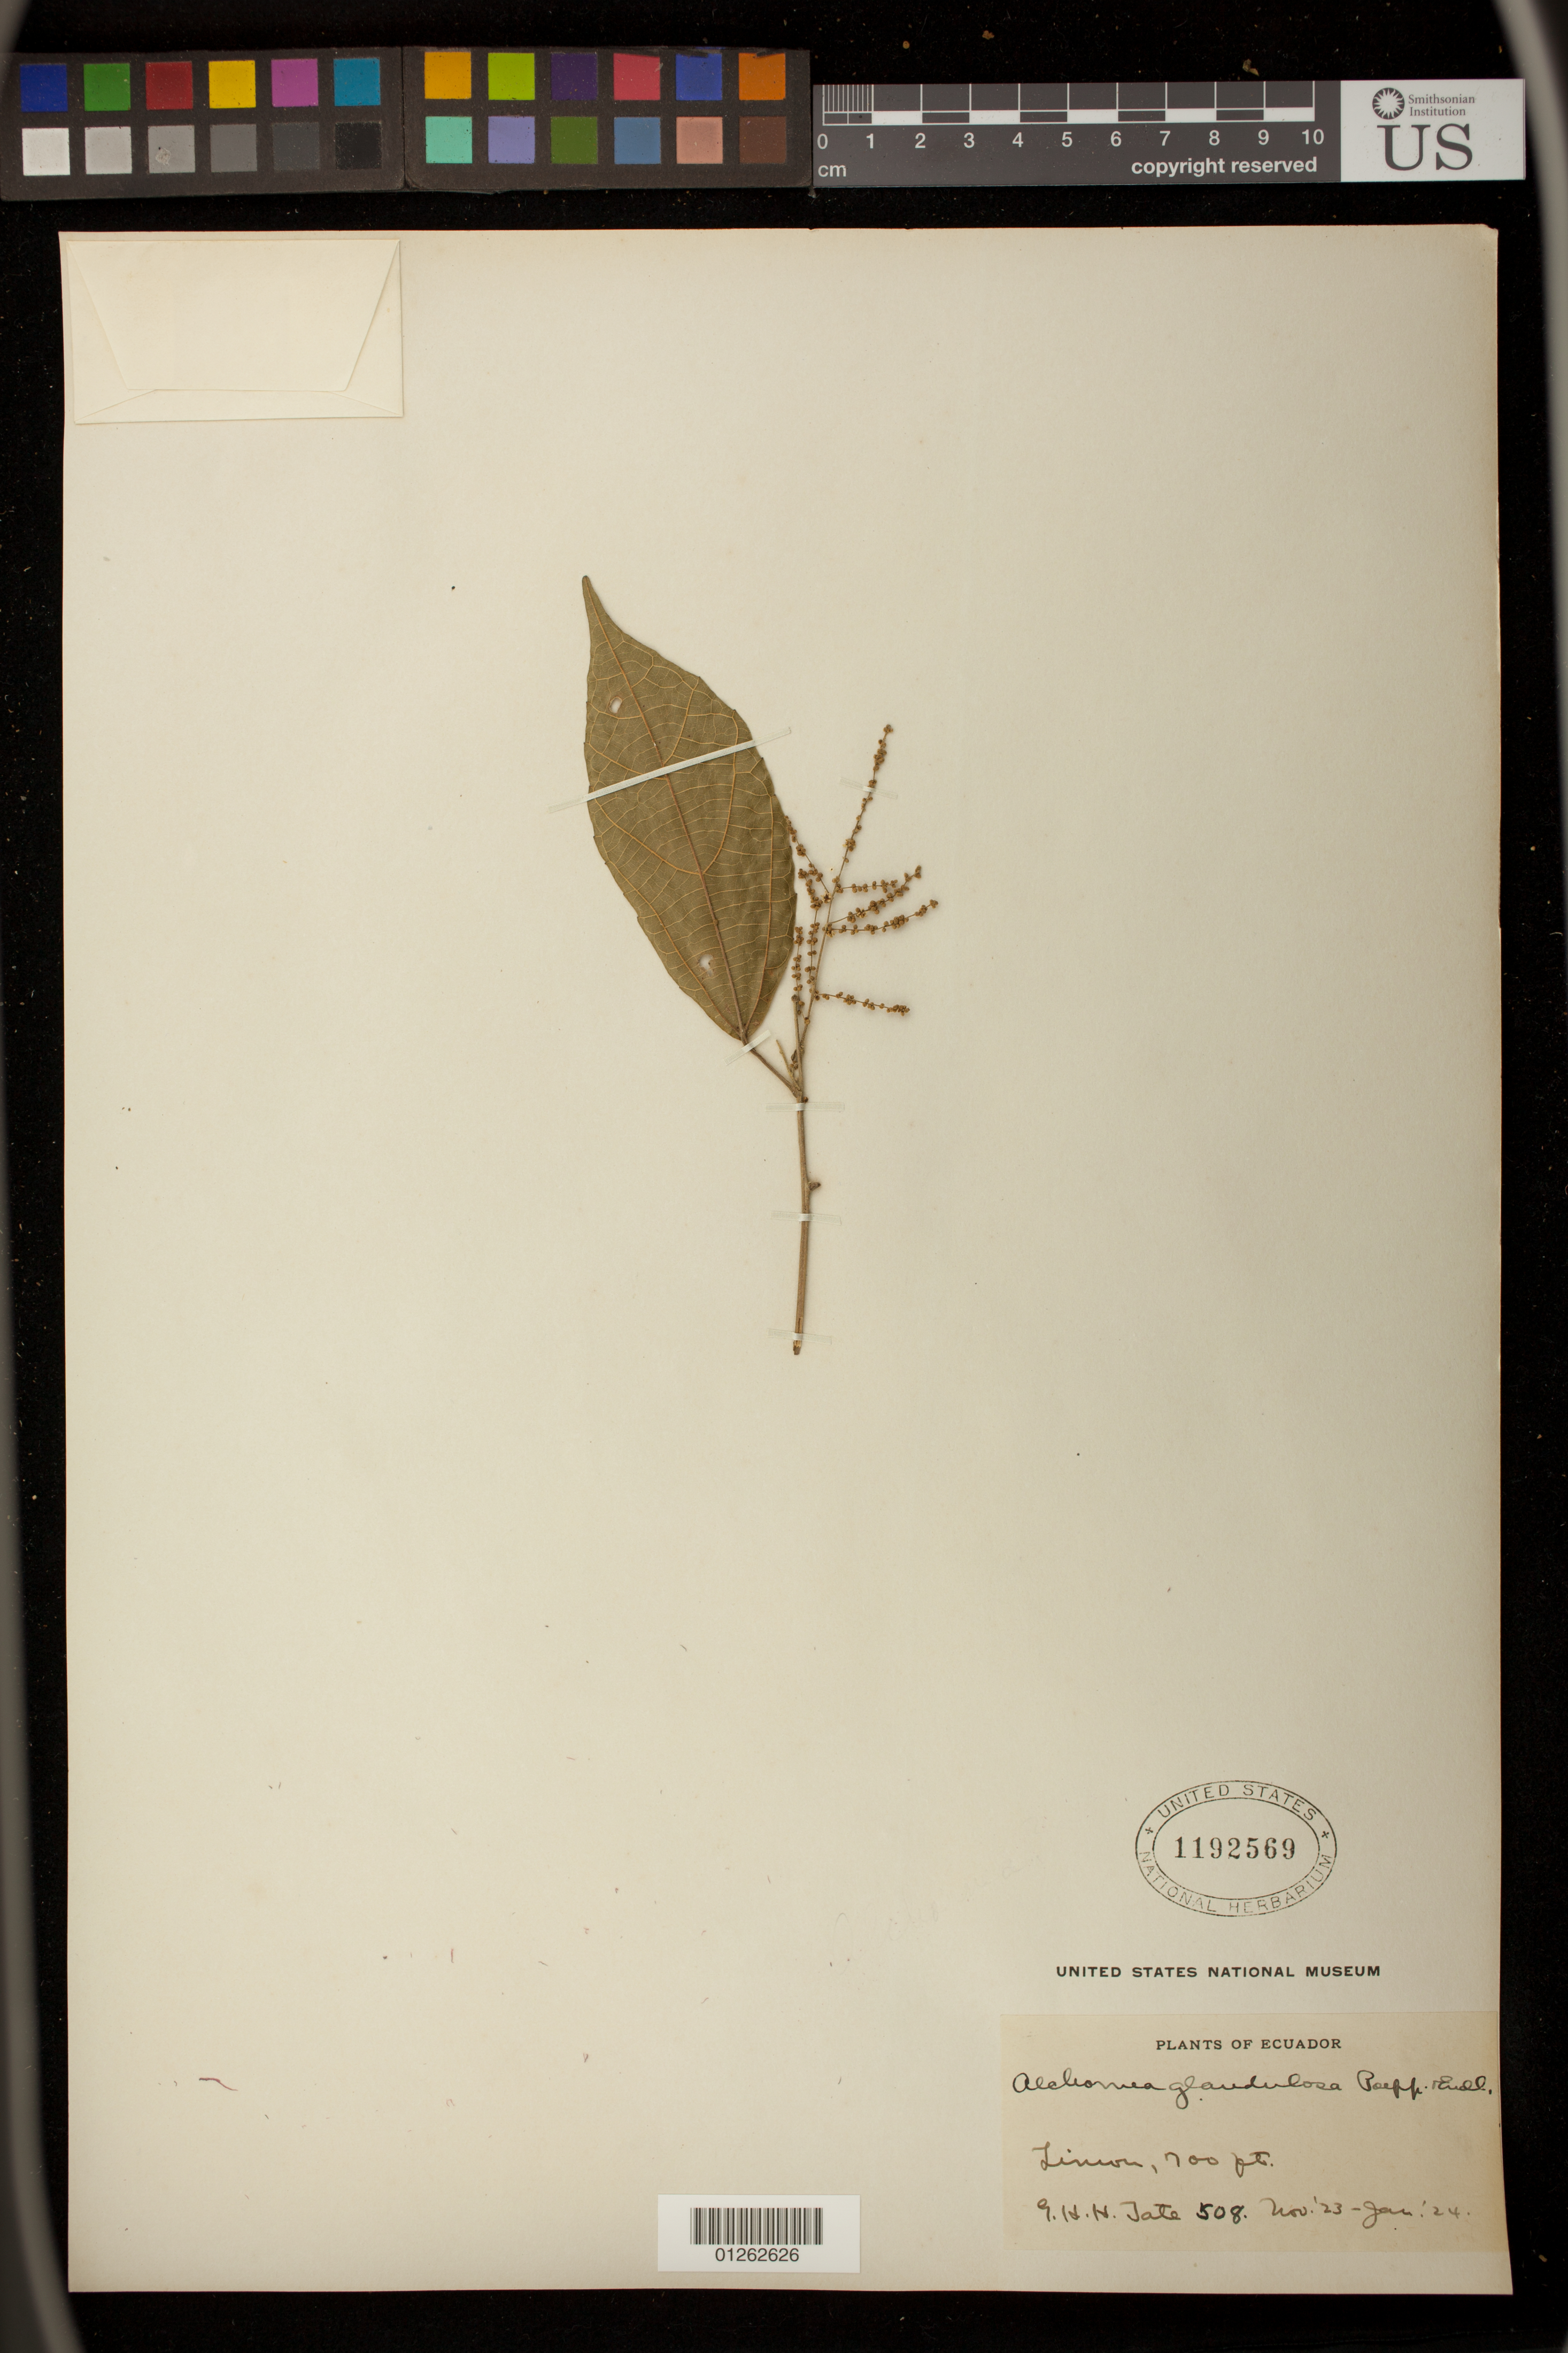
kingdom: Plantae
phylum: Tracheophyta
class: Magnoliopsida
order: Malpighiales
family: Euphorbiaceae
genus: Alchornea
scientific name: Alchornea glandulosa subsp. glandulosa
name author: Poepp.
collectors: G. H. H.Tate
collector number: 508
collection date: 1923-11/1924-01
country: Ecuador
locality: Limon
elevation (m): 213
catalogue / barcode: US 1192569